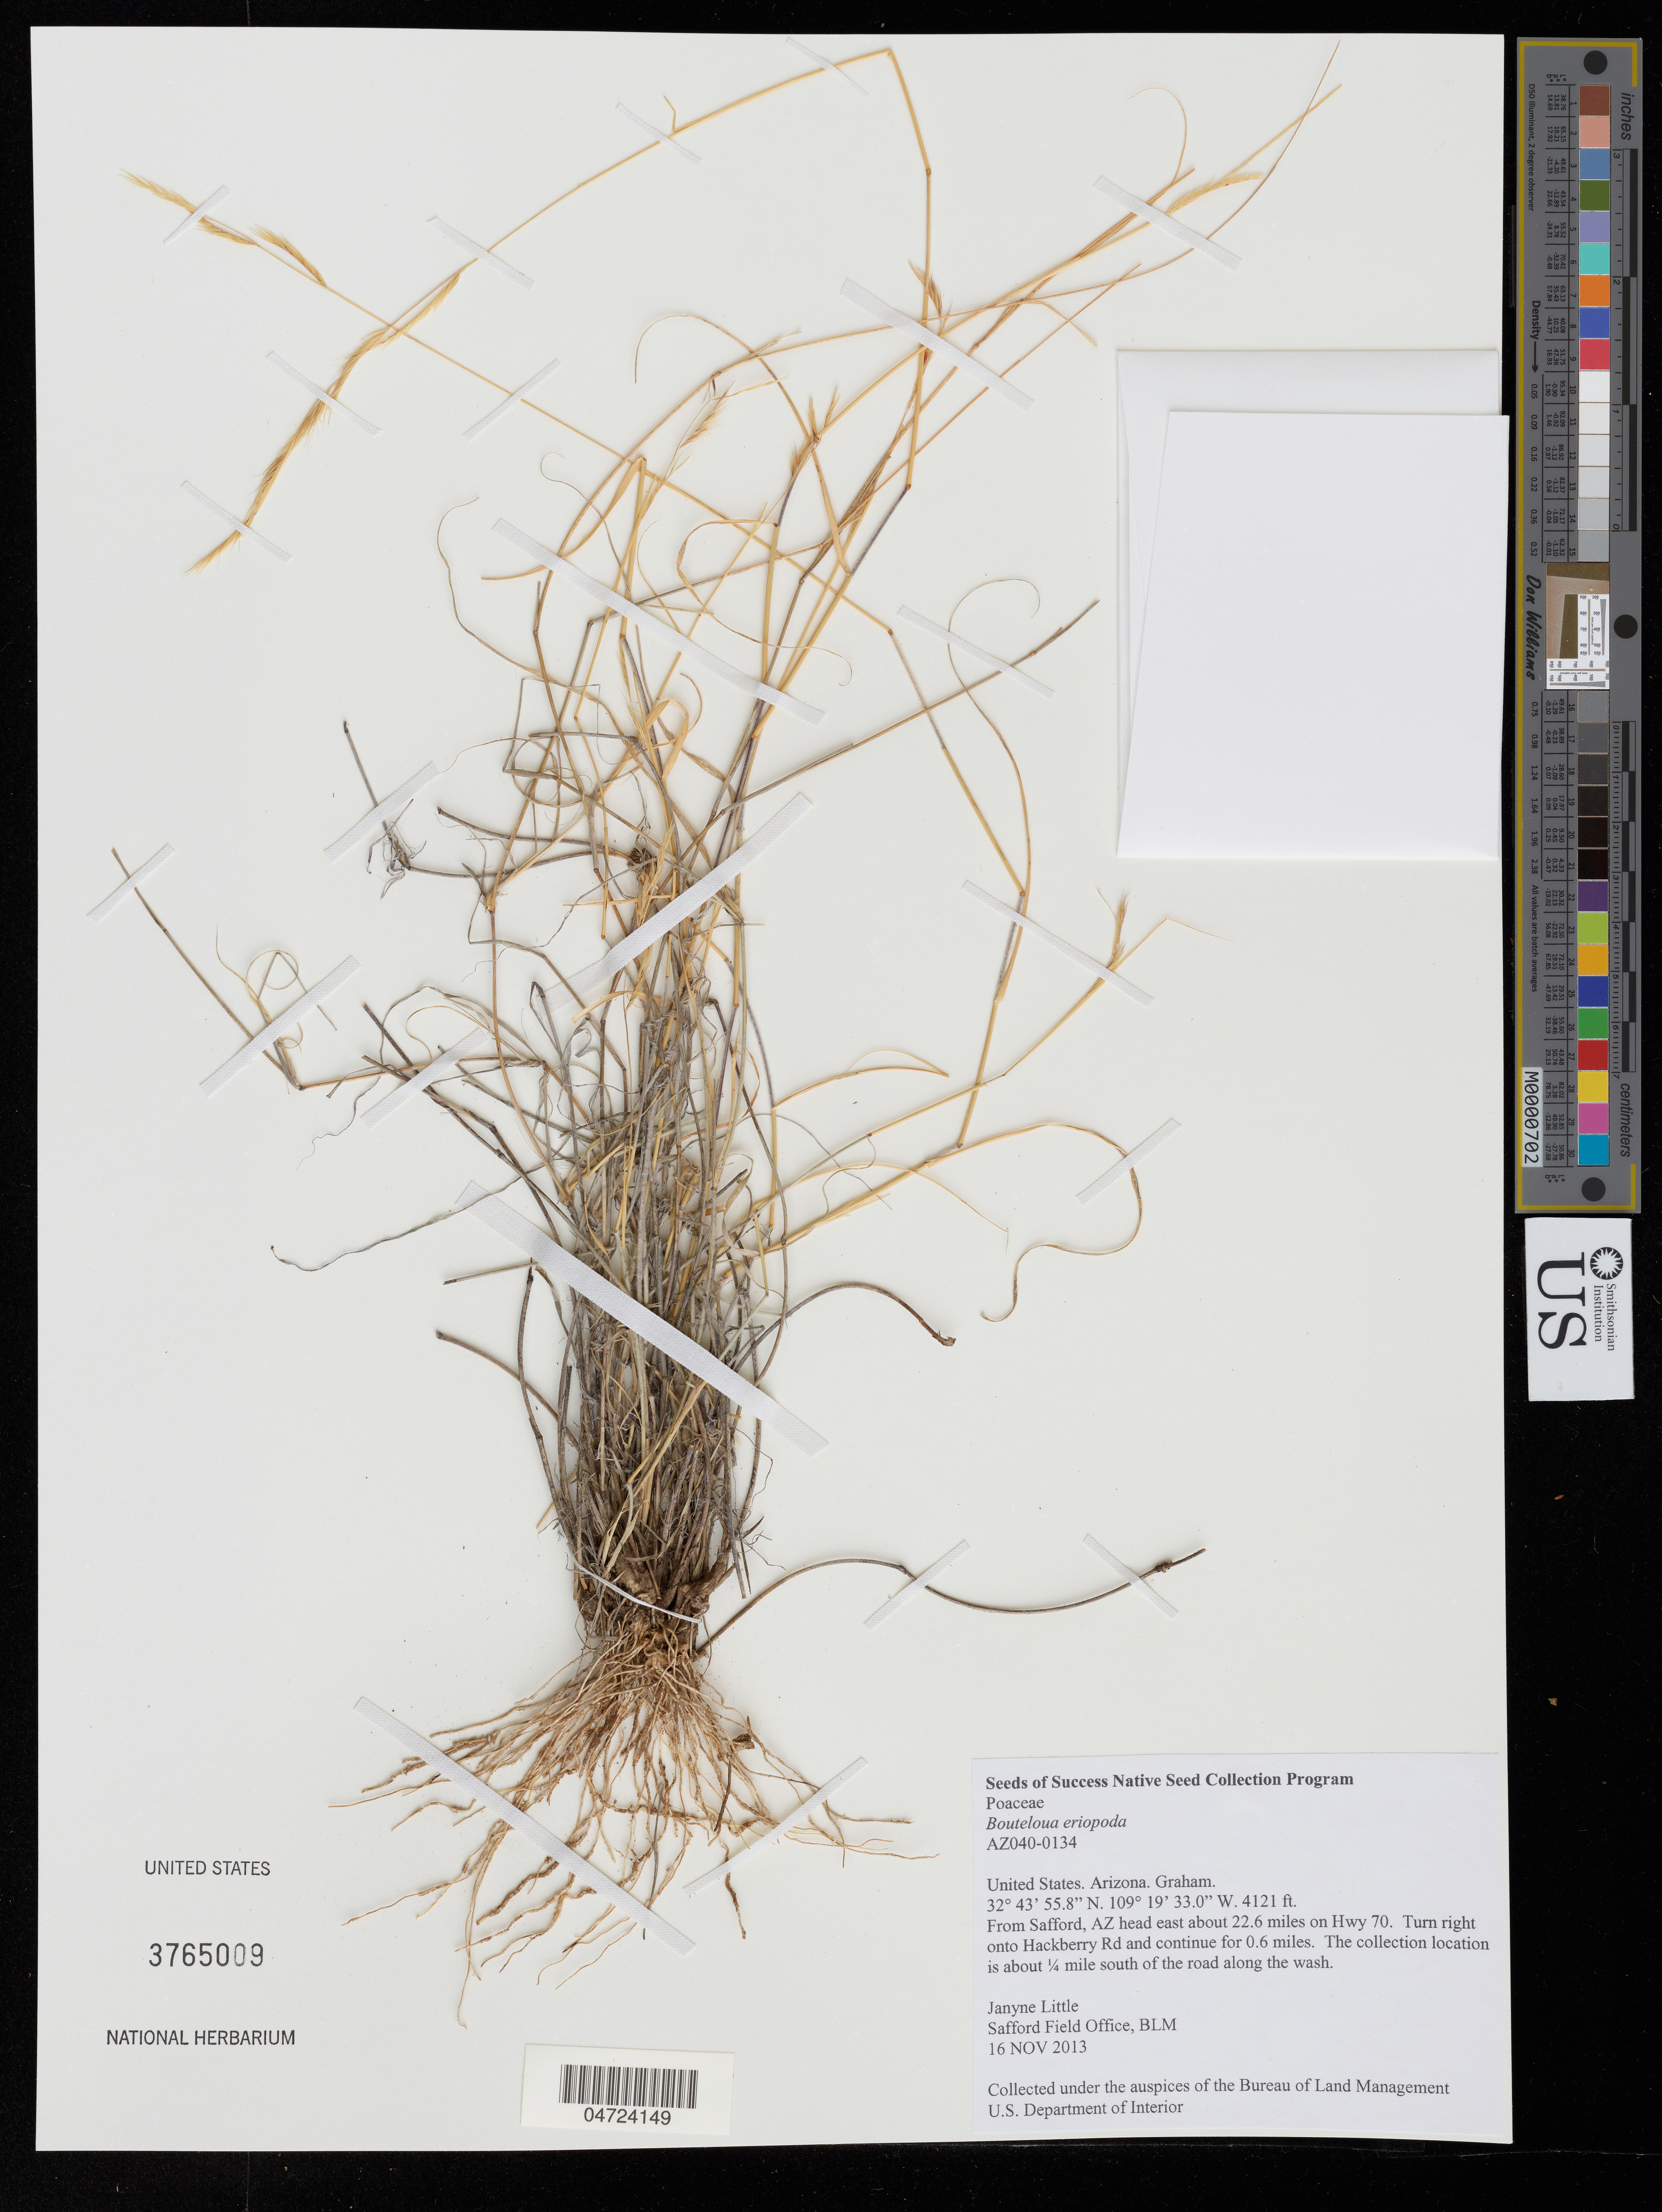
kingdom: Plantae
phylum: Tracheophyta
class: Liliopsida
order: Poales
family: Poaceae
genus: Bouteloua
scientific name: Bouteloua eriopoda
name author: (Torr.) Torr.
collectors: J. Little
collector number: AZ040-0134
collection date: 2013-11-16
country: United States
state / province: Arizona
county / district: Graham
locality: Graham. From Safford, AZ head east about 22.6 miles on Hwy 70. Turn right onto Hackberry Rd and continue for 0.6 miles. The collection location is about ¼ mile south of the road along the wash.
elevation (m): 1256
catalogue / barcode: US 3765009